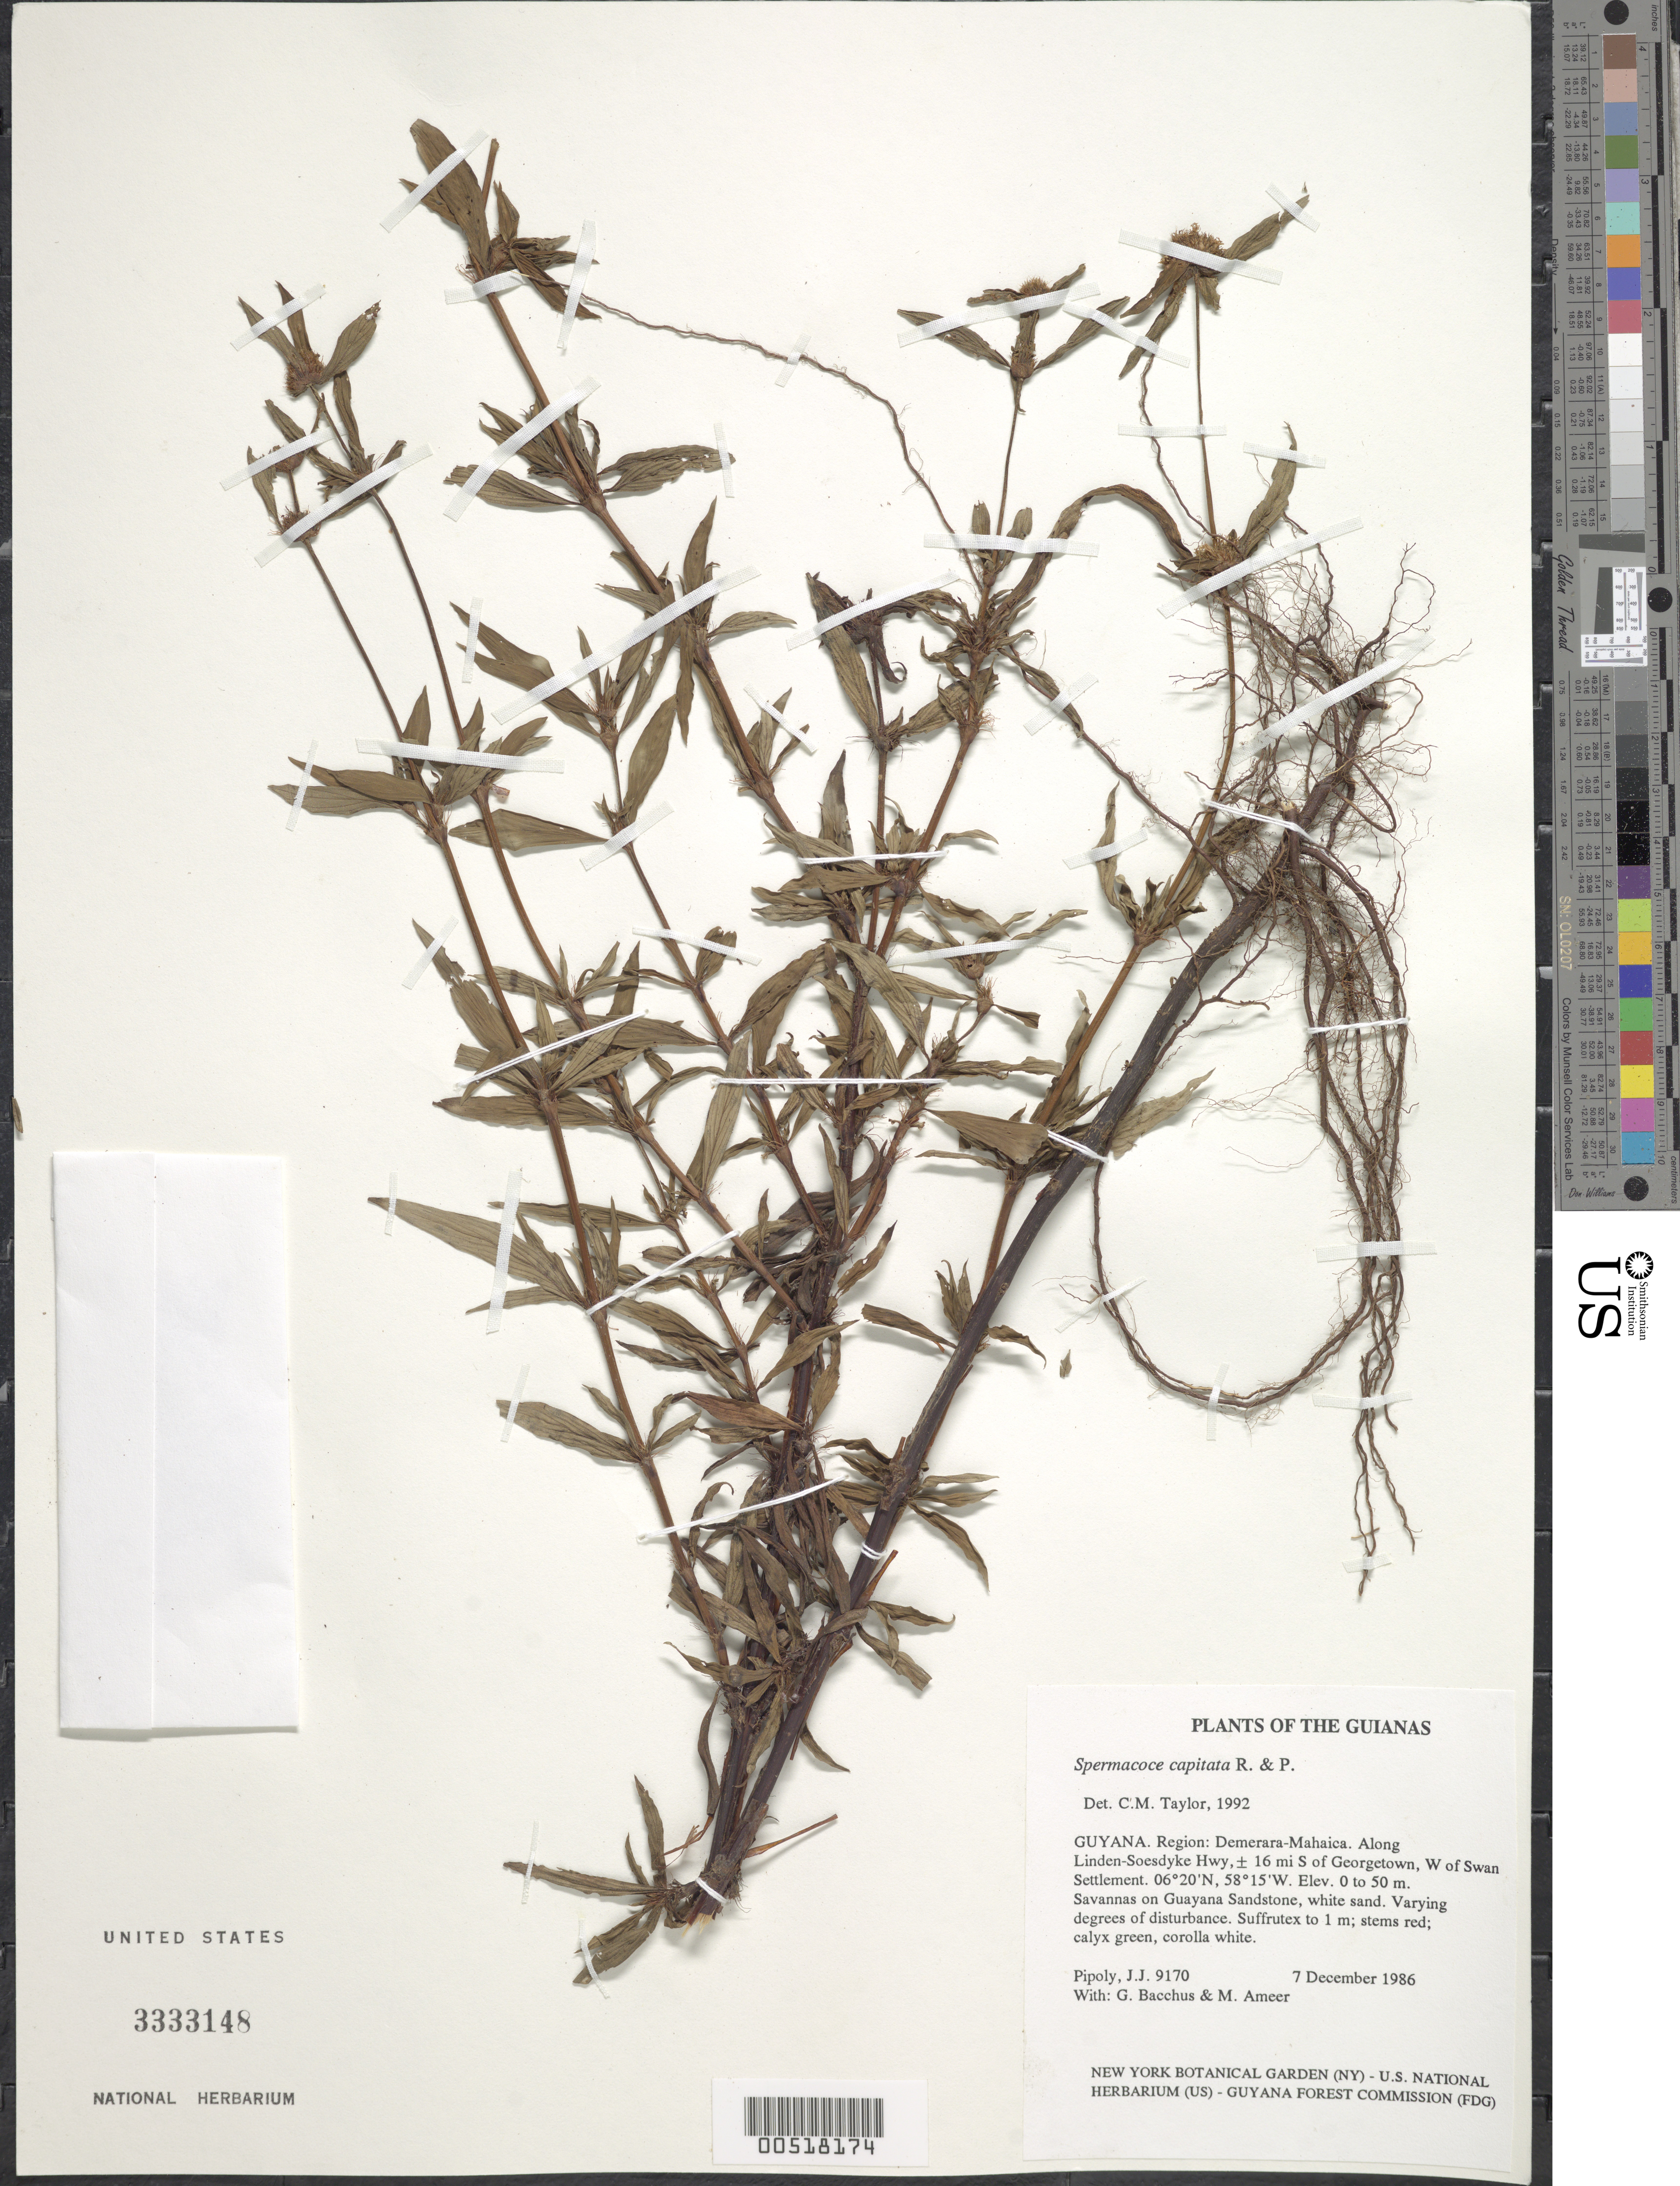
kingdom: Plantae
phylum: Tracheophyta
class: Magnoliopsida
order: Gentianales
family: Rubiaceae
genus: Spermacoce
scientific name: Spermacoce capitata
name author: Ruiz & Pav.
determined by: Taylor, Charlotte M.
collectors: J. J. Pipoly, G. Bacchus & M. Ameer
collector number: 9170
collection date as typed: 7 December 1986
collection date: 1986-12-07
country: Guyana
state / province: Demerara-Mahaica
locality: Along Linden-Soesdyke Hwy,± 16 mi S of Georgetown, W of Swan Settlement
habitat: Savannas on Guayana Sandstone, white sand. Varying degrees of disturbance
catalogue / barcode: US 3333148